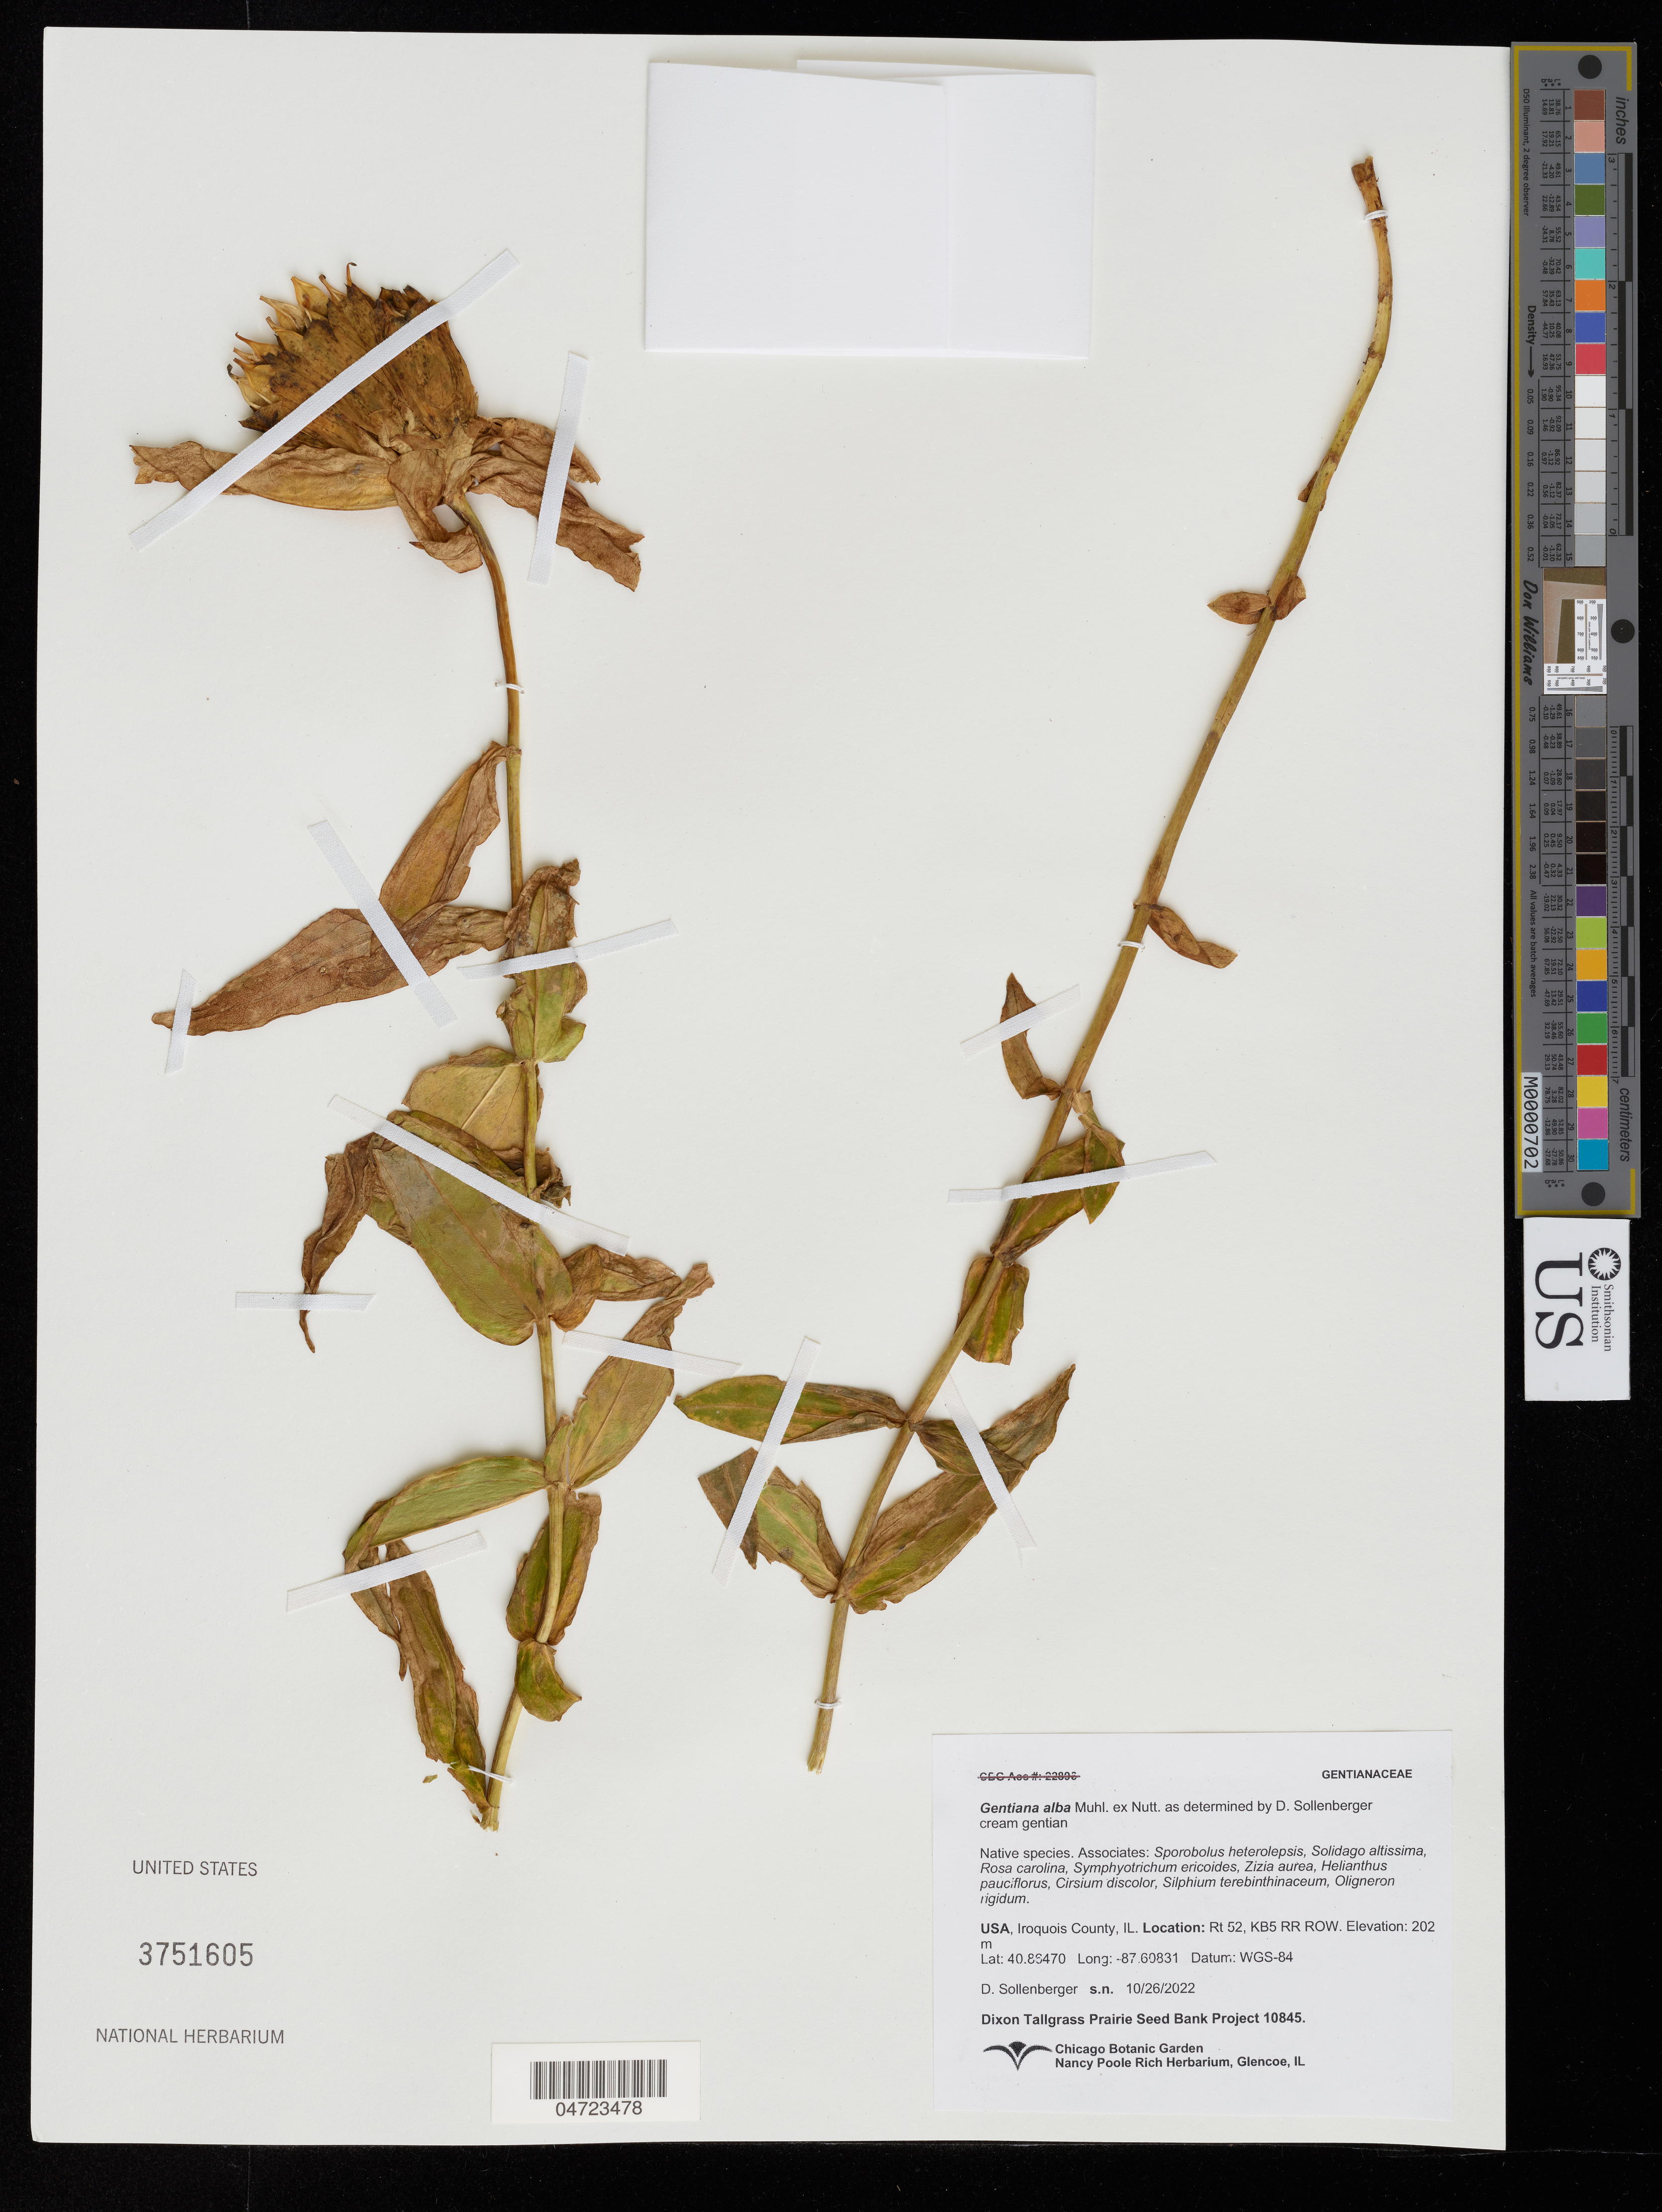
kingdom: Plantae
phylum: Tracheophyta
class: Magnoliopsida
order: Gentianales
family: Gentianaceae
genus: Gentiana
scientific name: Gentiana alba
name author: Muhl. ex J. McNab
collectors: D. Sollenberger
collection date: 2022-10-26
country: United States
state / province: Illinois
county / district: Iroquois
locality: Iroquois County. Rt 52, KB5 RR ROW.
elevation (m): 202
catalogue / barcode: US 3751605